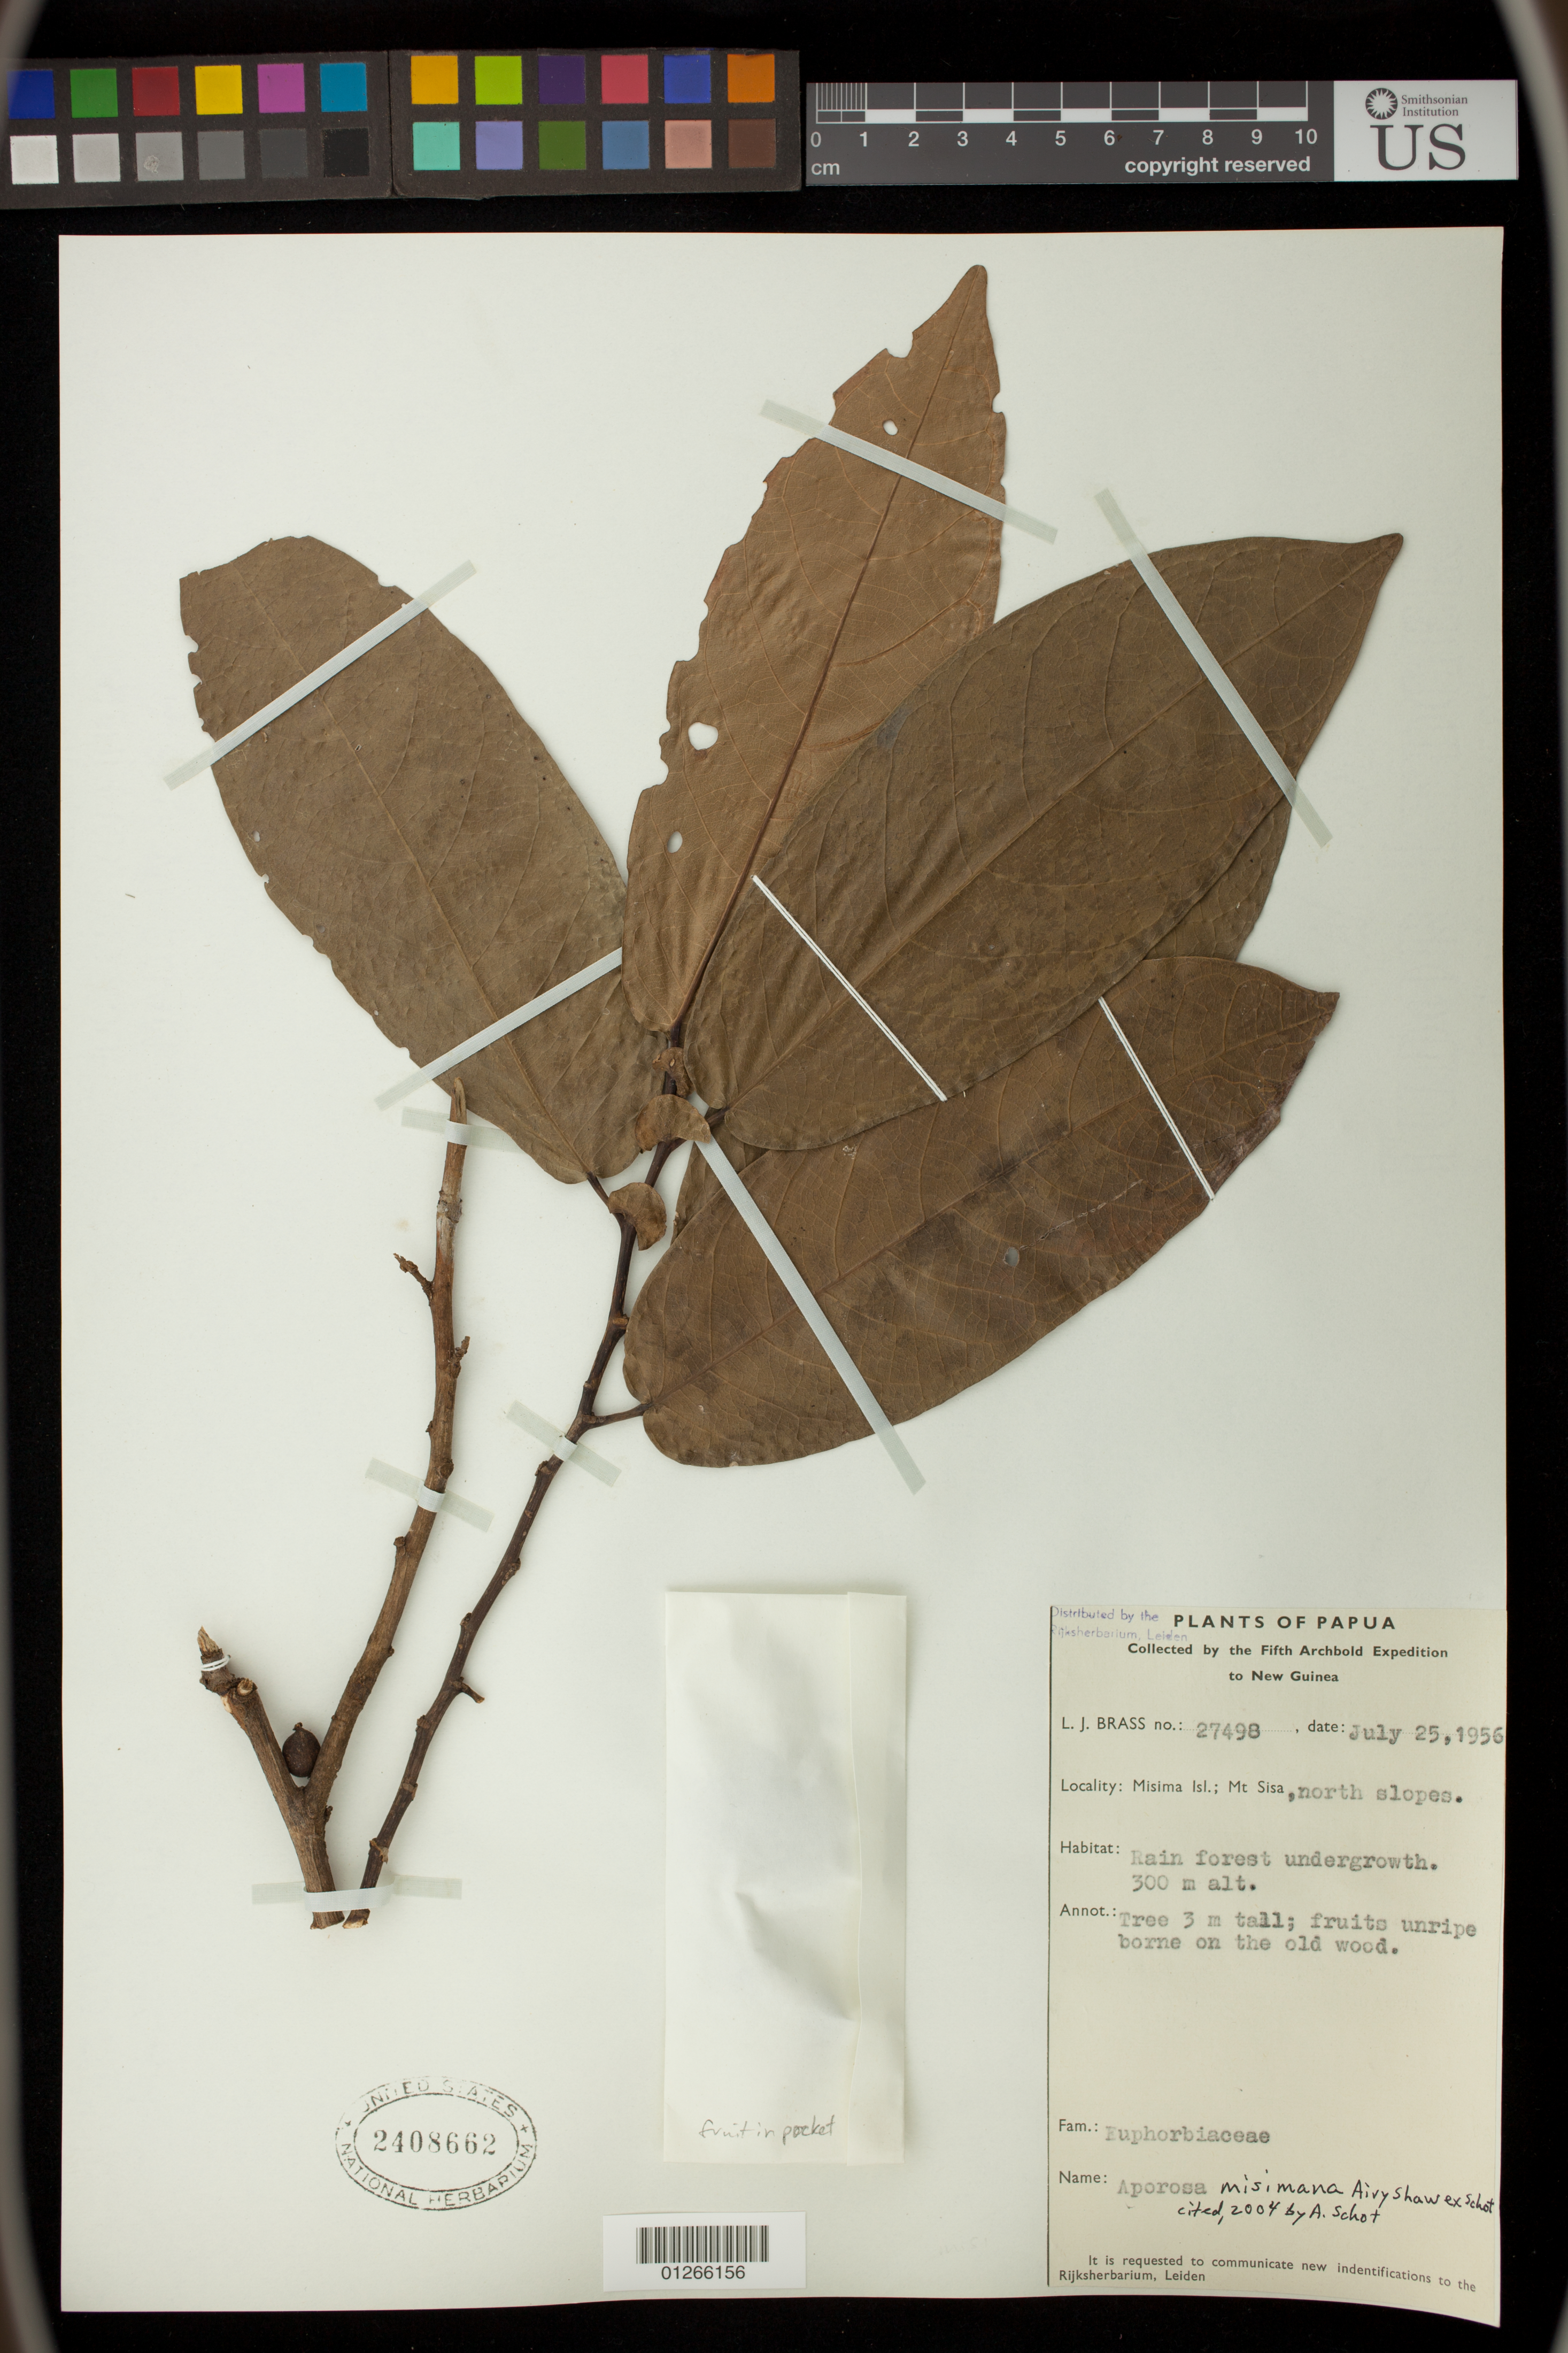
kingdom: Plantae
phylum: Tracheophyta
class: Magnoliopsida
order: Malpighiales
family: Phyllanthaceae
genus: Aporosa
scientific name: Aporosa misimana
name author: Airy Shaw ex Schot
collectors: L. J. Brass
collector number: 27498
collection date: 1956-07-25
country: Papua New Guinea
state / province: Milne Bay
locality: Misima Isl.; Mt Sisa, north slopes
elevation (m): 300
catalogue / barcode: US 2408662